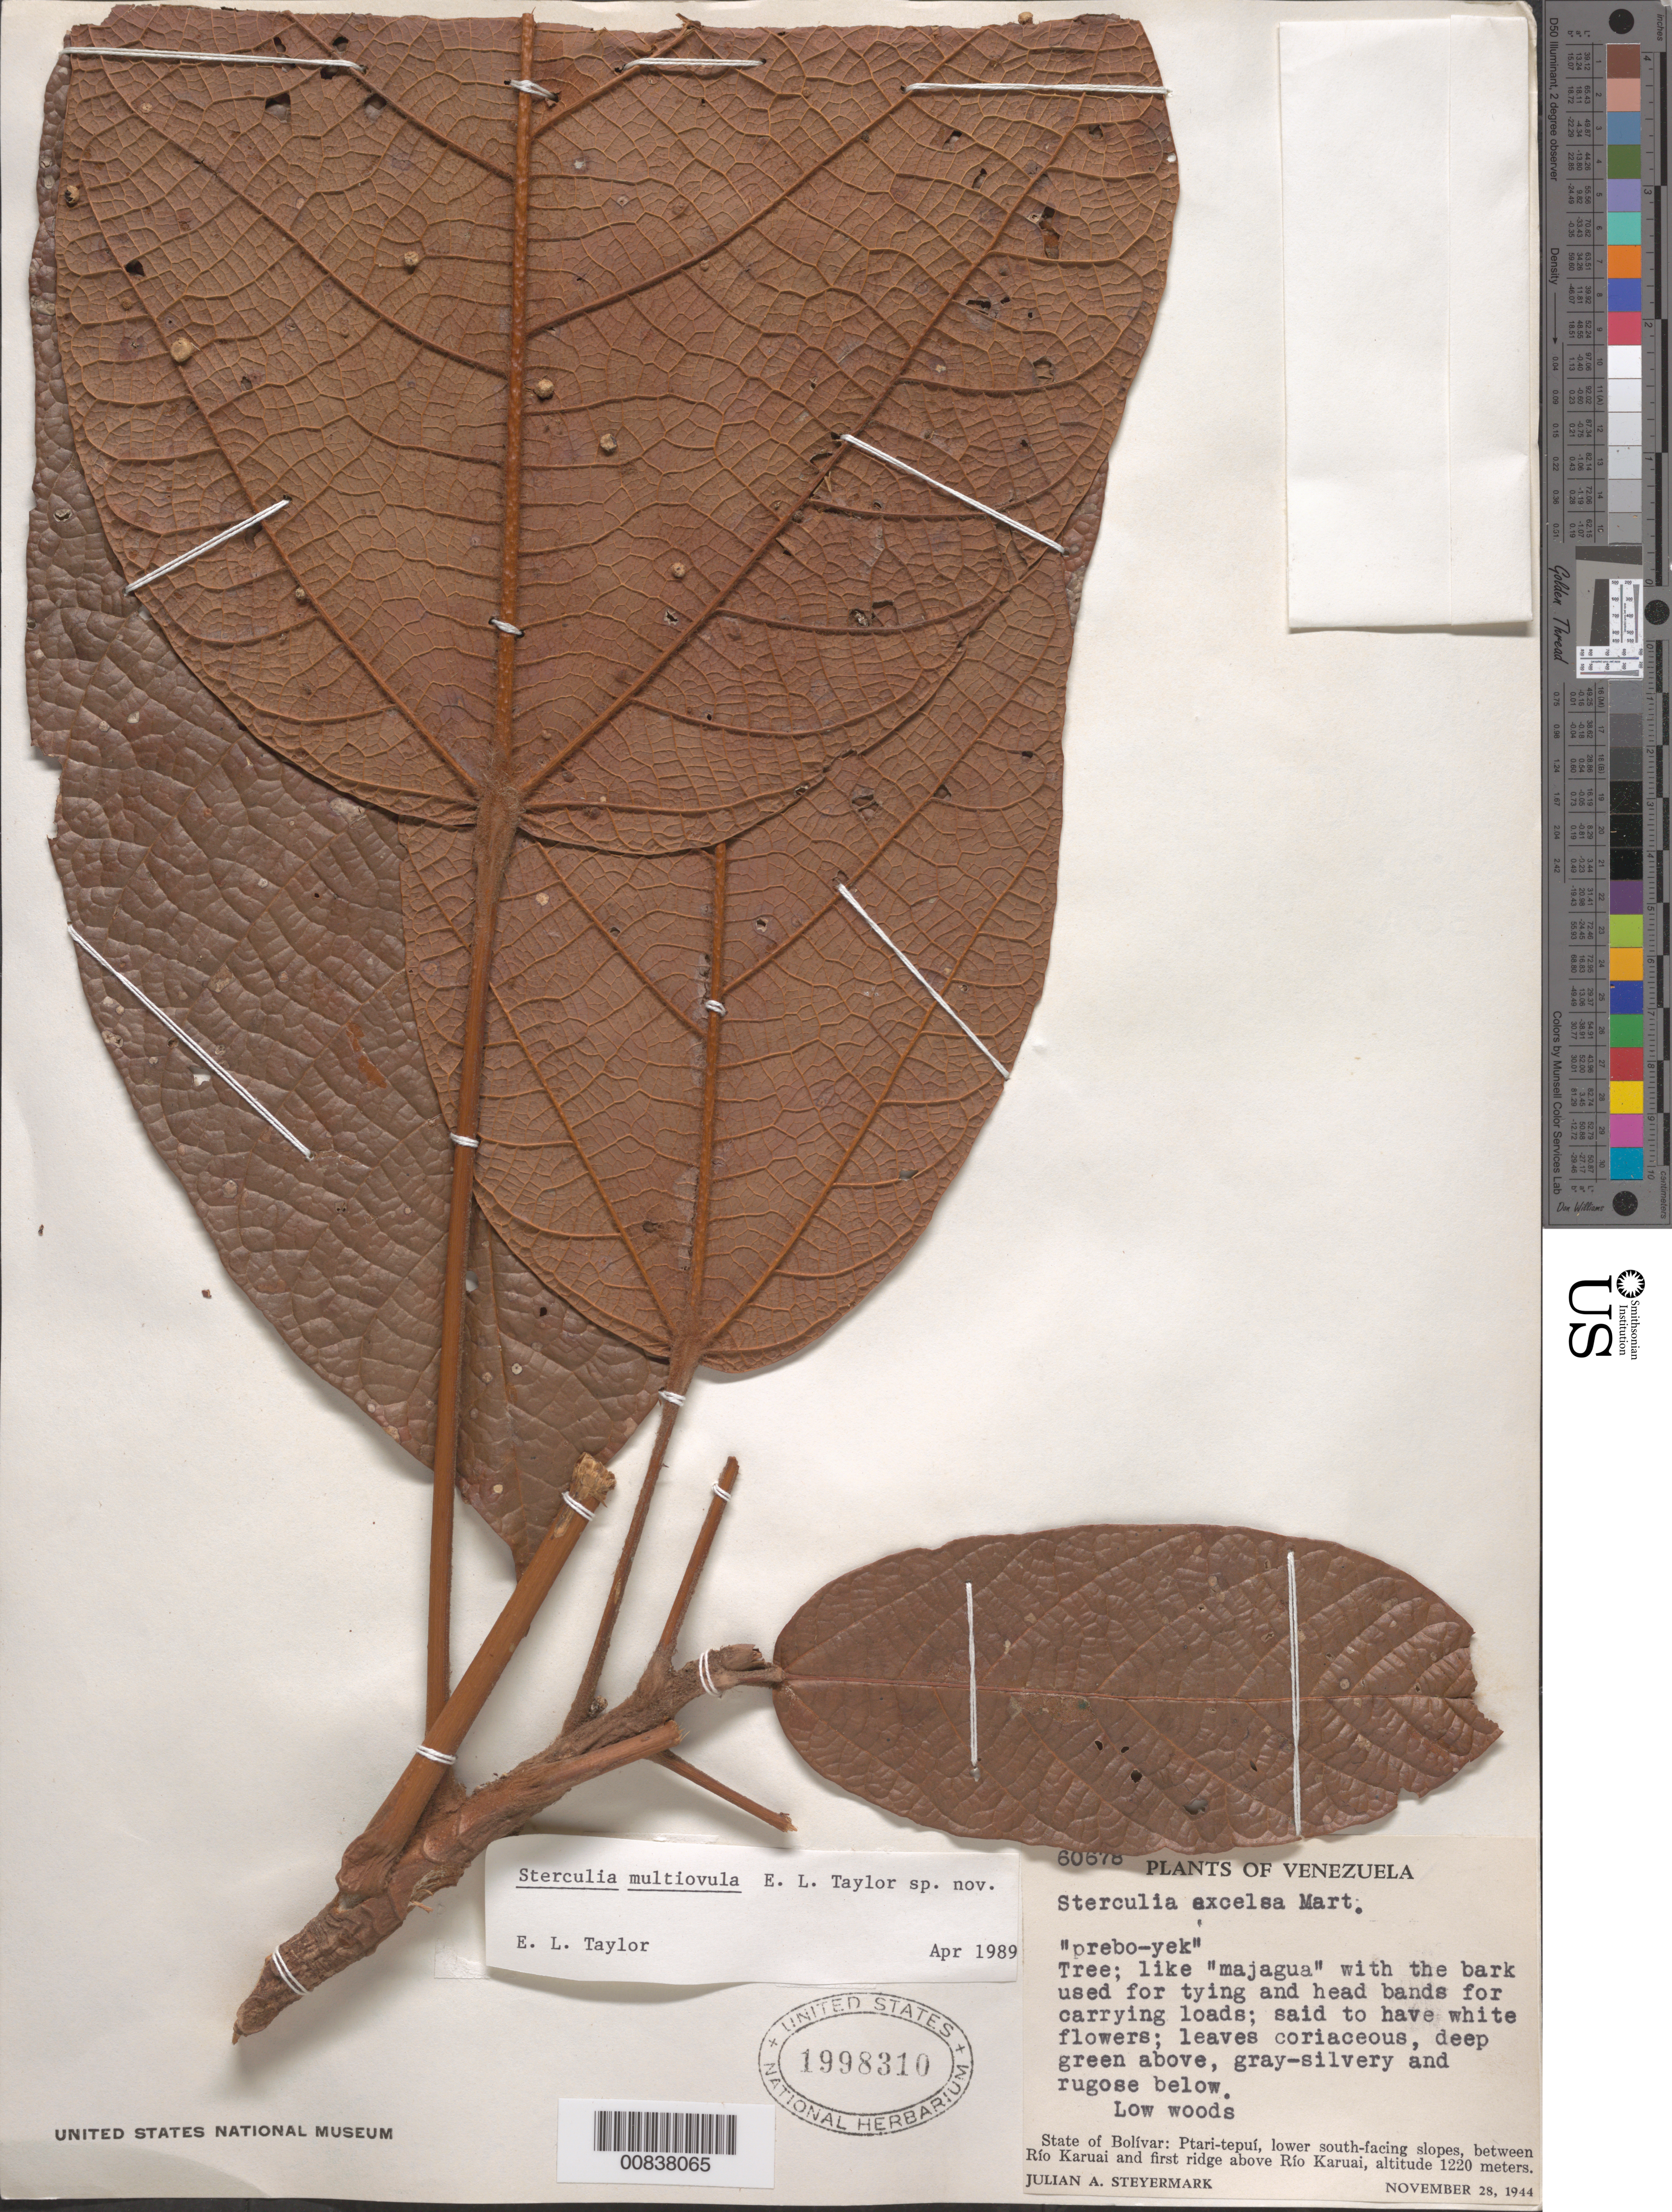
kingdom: Plantae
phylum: Tracheophyta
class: Magnoliopsida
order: Malvales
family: Malvaceae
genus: Sterculia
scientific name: Sterculia excelsa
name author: Mart.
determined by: Taylor, E. L.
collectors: J. Steyermark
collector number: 60678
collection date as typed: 28-Nov-44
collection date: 1944-11-28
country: Venezuela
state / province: Bolívar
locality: Ptari-tepuí, between Río Karuai and first ridge above Río Karuai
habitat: Lower south-facing slopes; low woods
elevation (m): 1220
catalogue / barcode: US 1998310